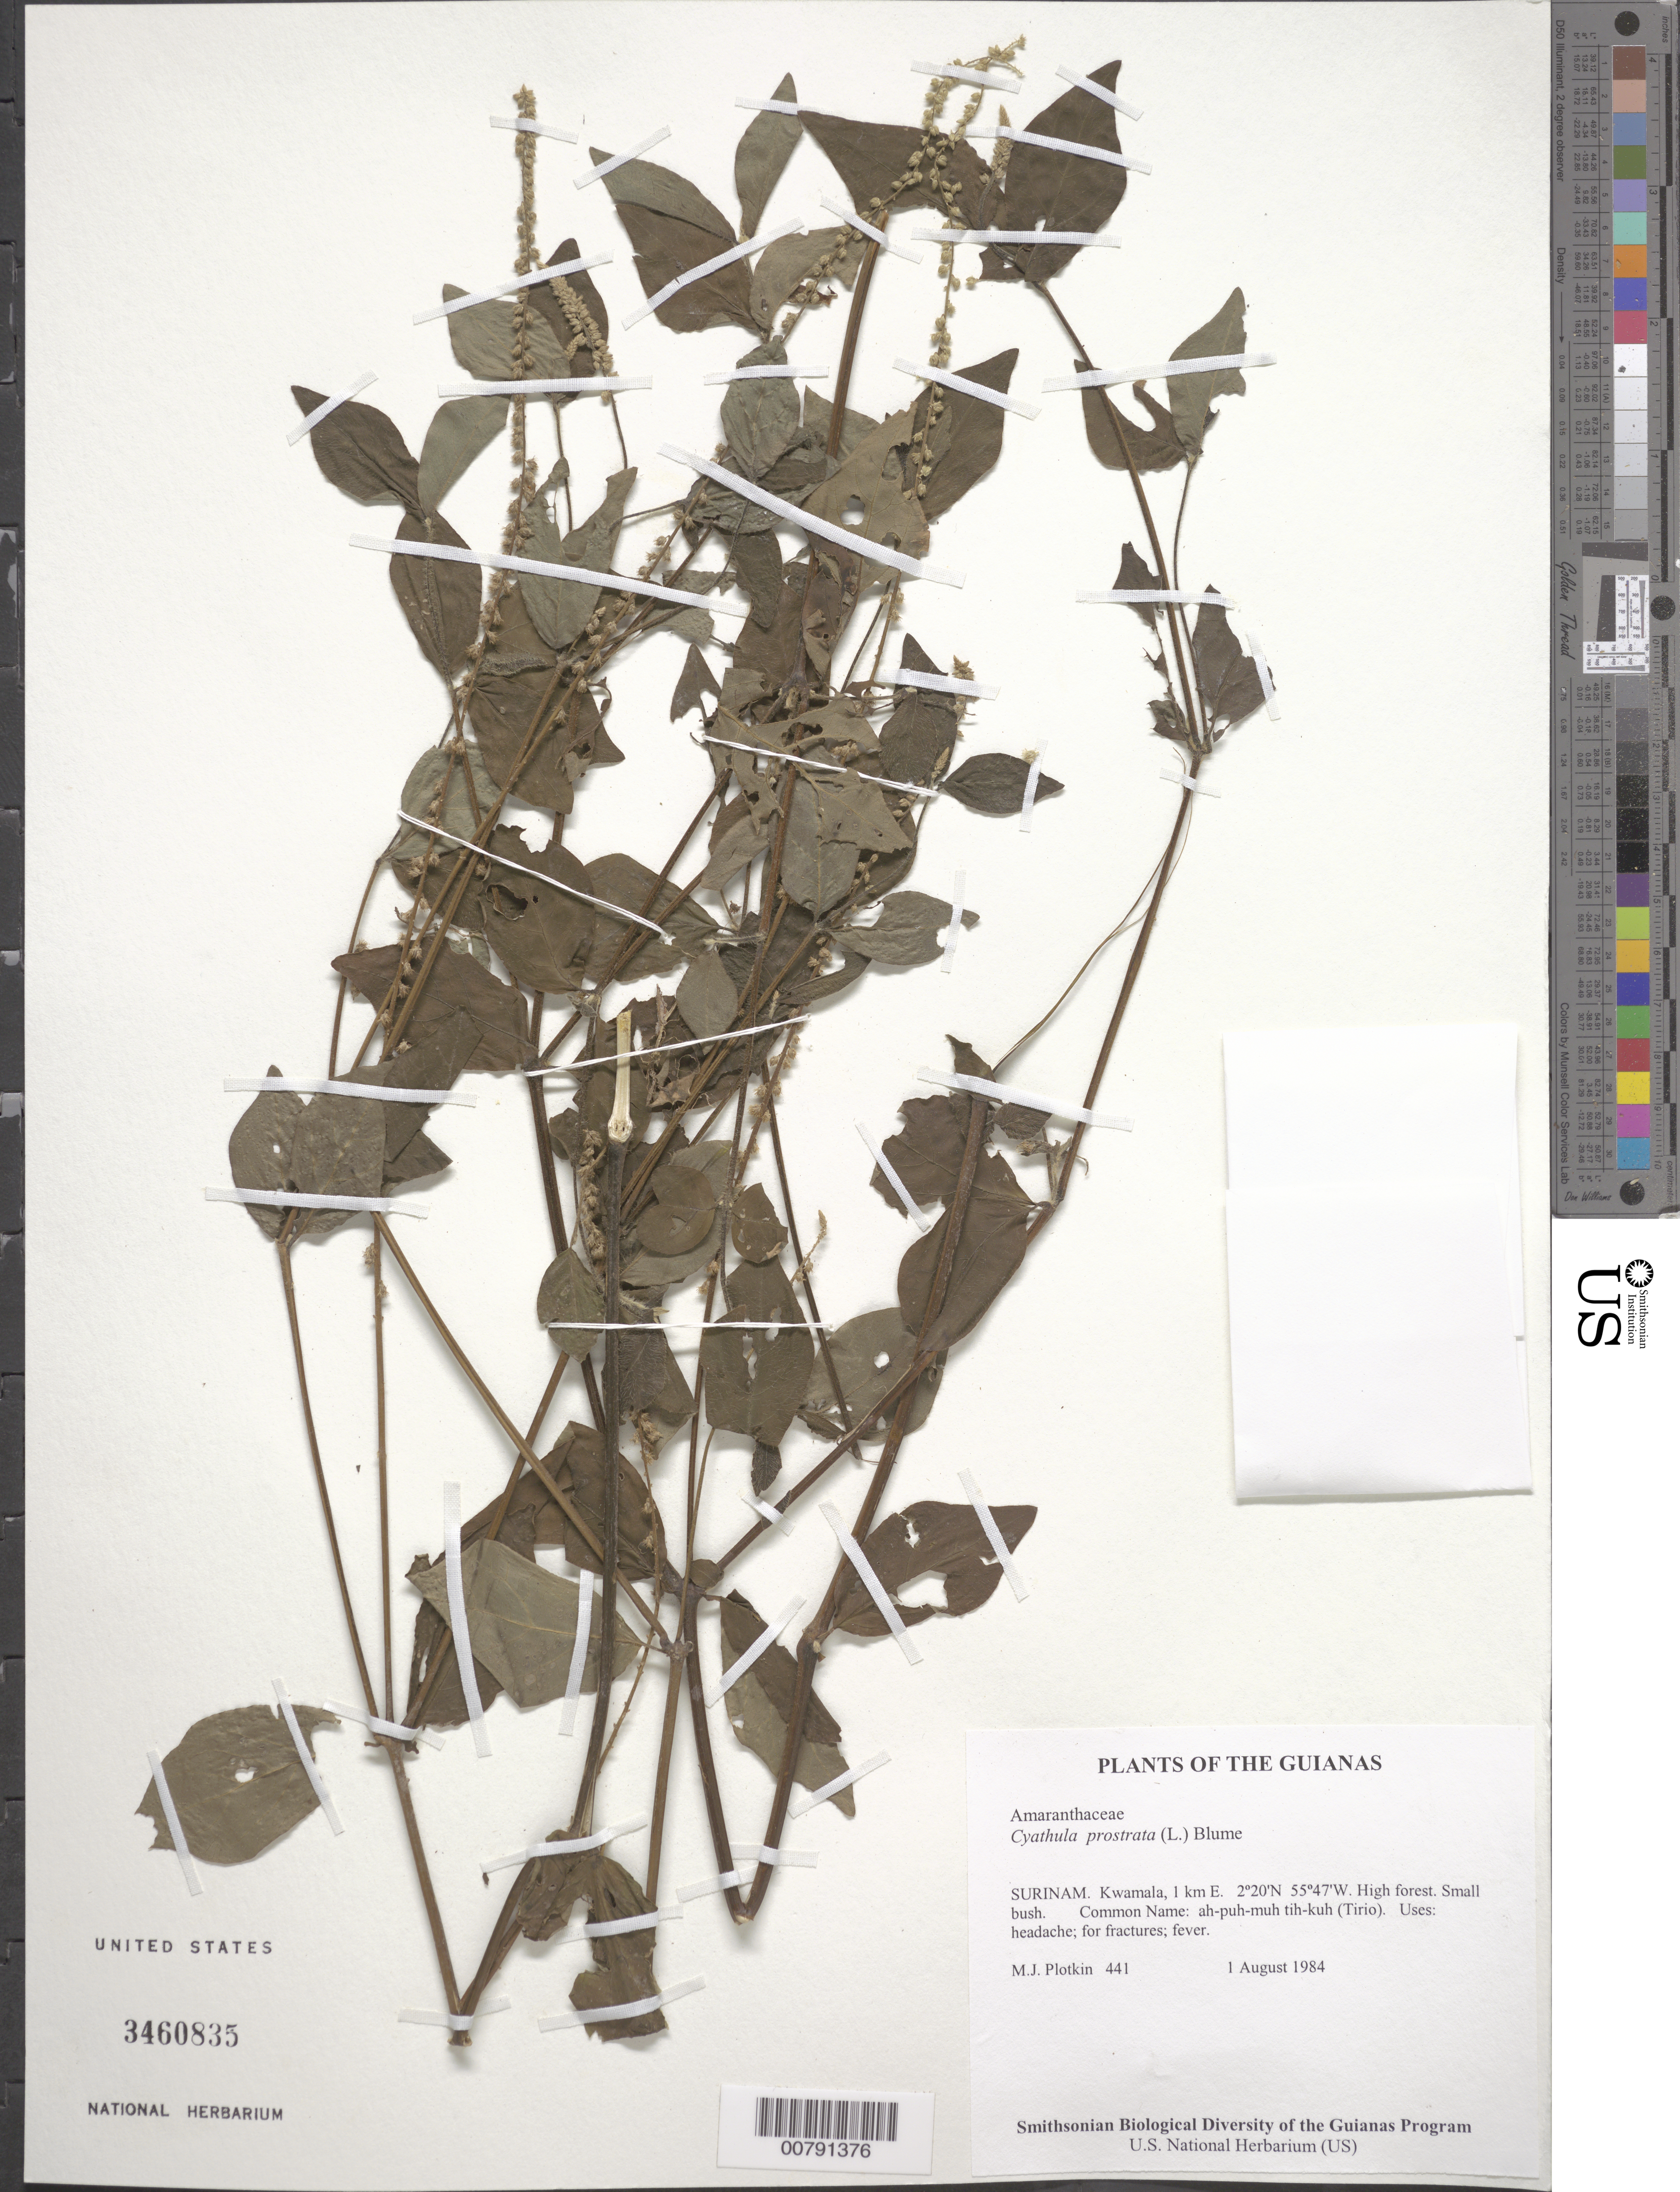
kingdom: Plantae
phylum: Tracheophyta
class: Magnoliopsida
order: Caryophyllales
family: Amaranthaceae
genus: Cyathula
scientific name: Cyathula prostrata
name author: (L.) Blume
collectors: M. Plotkin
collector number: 441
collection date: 1984-08-01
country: Suriname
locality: The Guianas. Kwamala, 1 km E.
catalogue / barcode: US 3460835